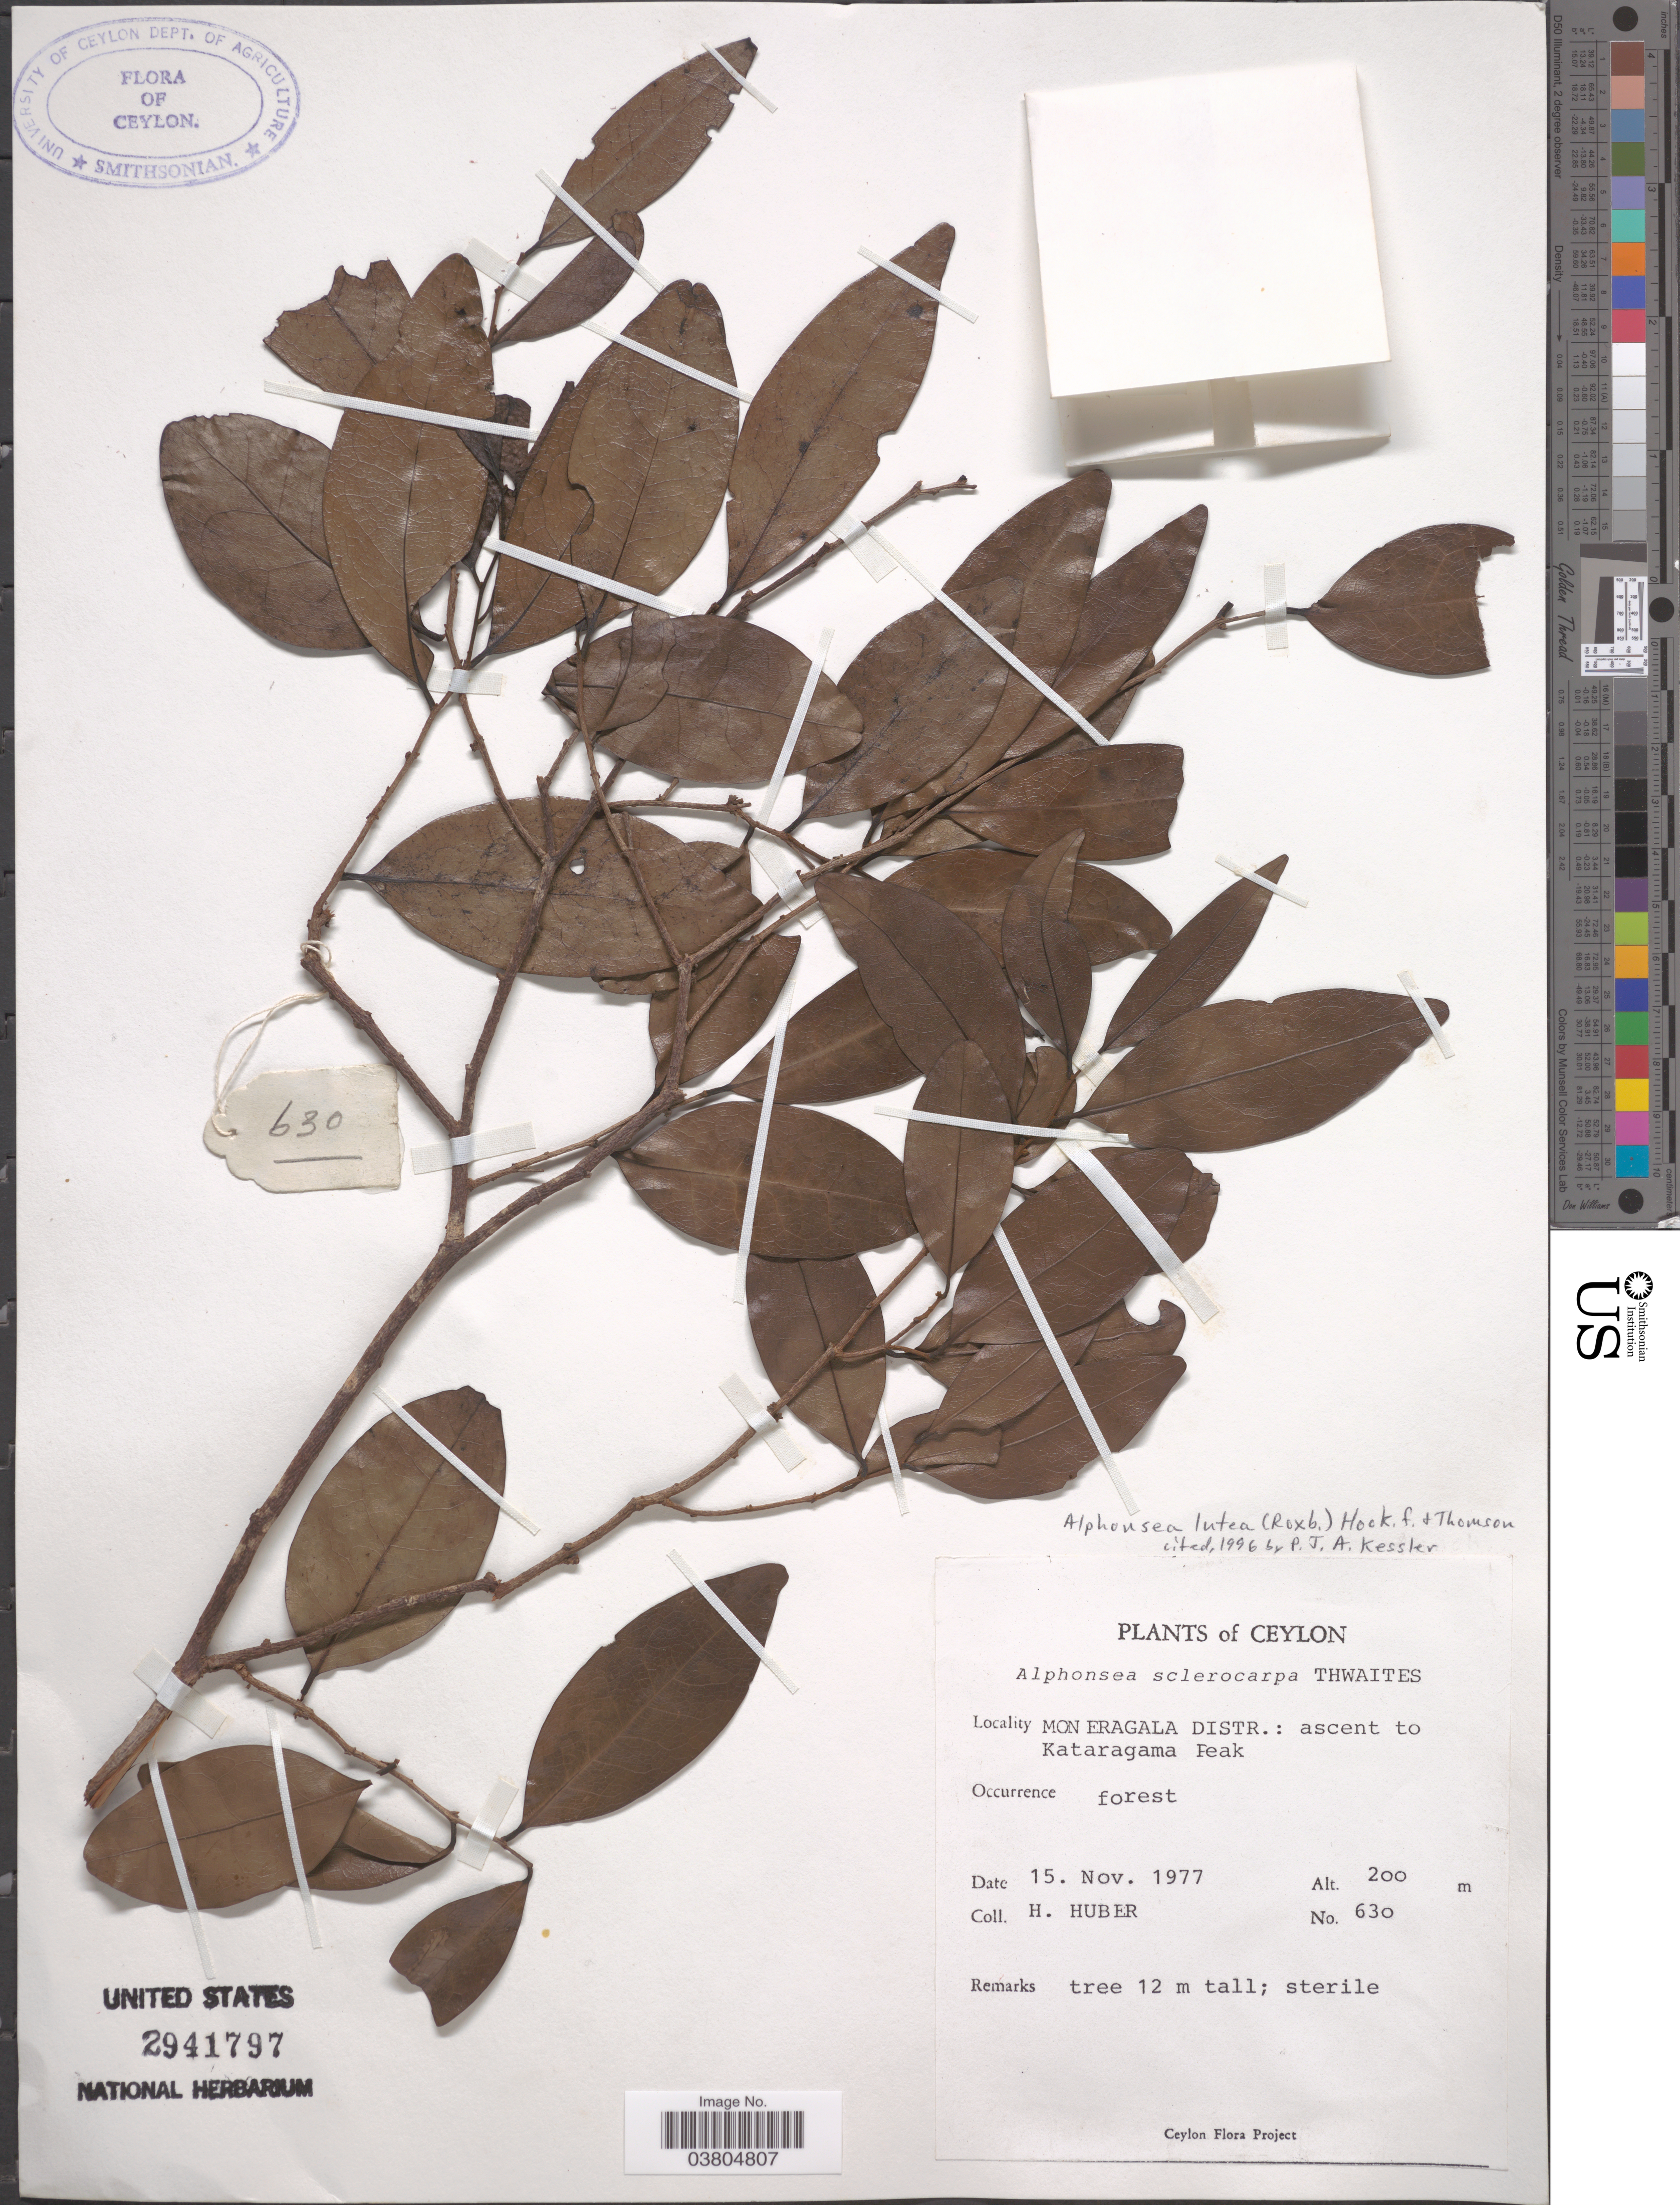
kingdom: Plantae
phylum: Tracheophyta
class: Magnoliopsida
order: Magnoliales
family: Annonaceae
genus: Alphonsea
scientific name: Alphonsea lutea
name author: (Roxb.) Hook. f. ex Thomson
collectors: H. Huber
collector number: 630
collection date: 1977-11-15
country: Sri Lanka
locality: Ceylon. Mon Eragala Distr.: ascent to Kataragama Peak.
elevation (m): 200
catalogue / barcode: US 2941797